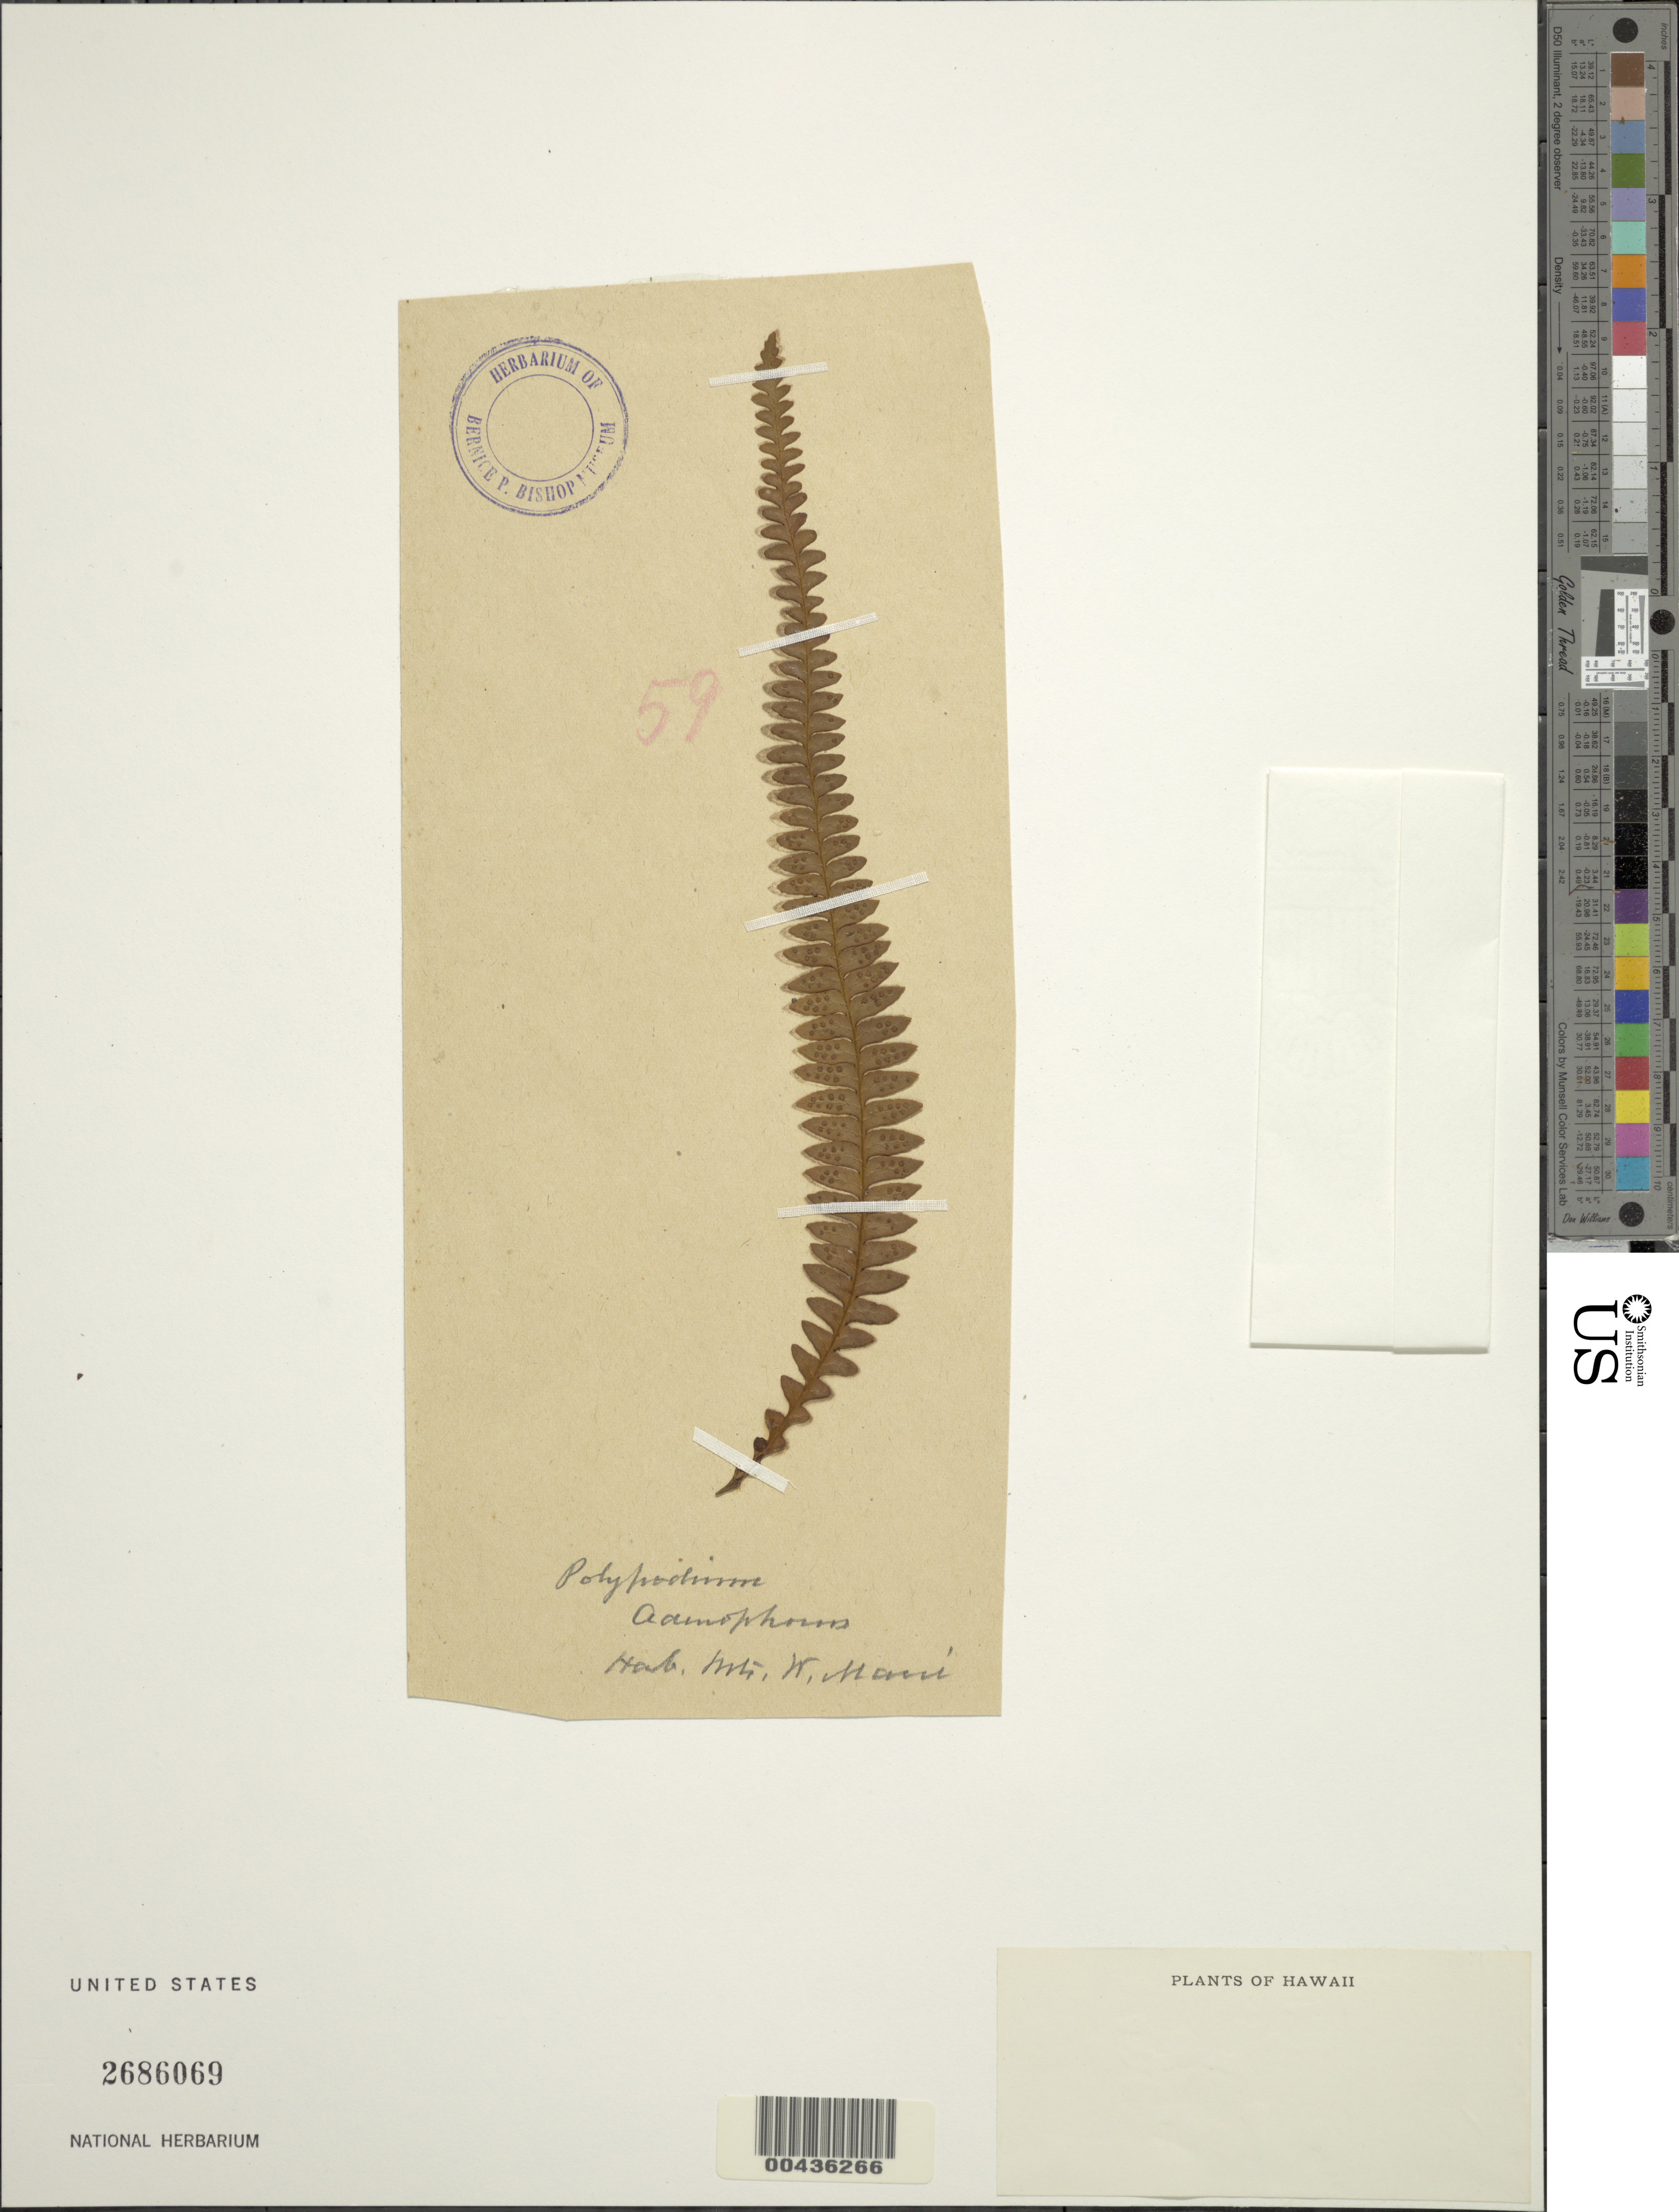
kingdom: Plantae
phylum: Tracheophyta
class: Polypodiopsida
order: Polypodiales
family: Polypodiaceae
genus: Adenophorus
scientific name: Adenophorus periens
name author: L.E. Bishop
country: United States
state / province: Hawaii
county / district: Maui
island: Maui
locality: Mts. W Maui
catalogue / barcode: US 2686069